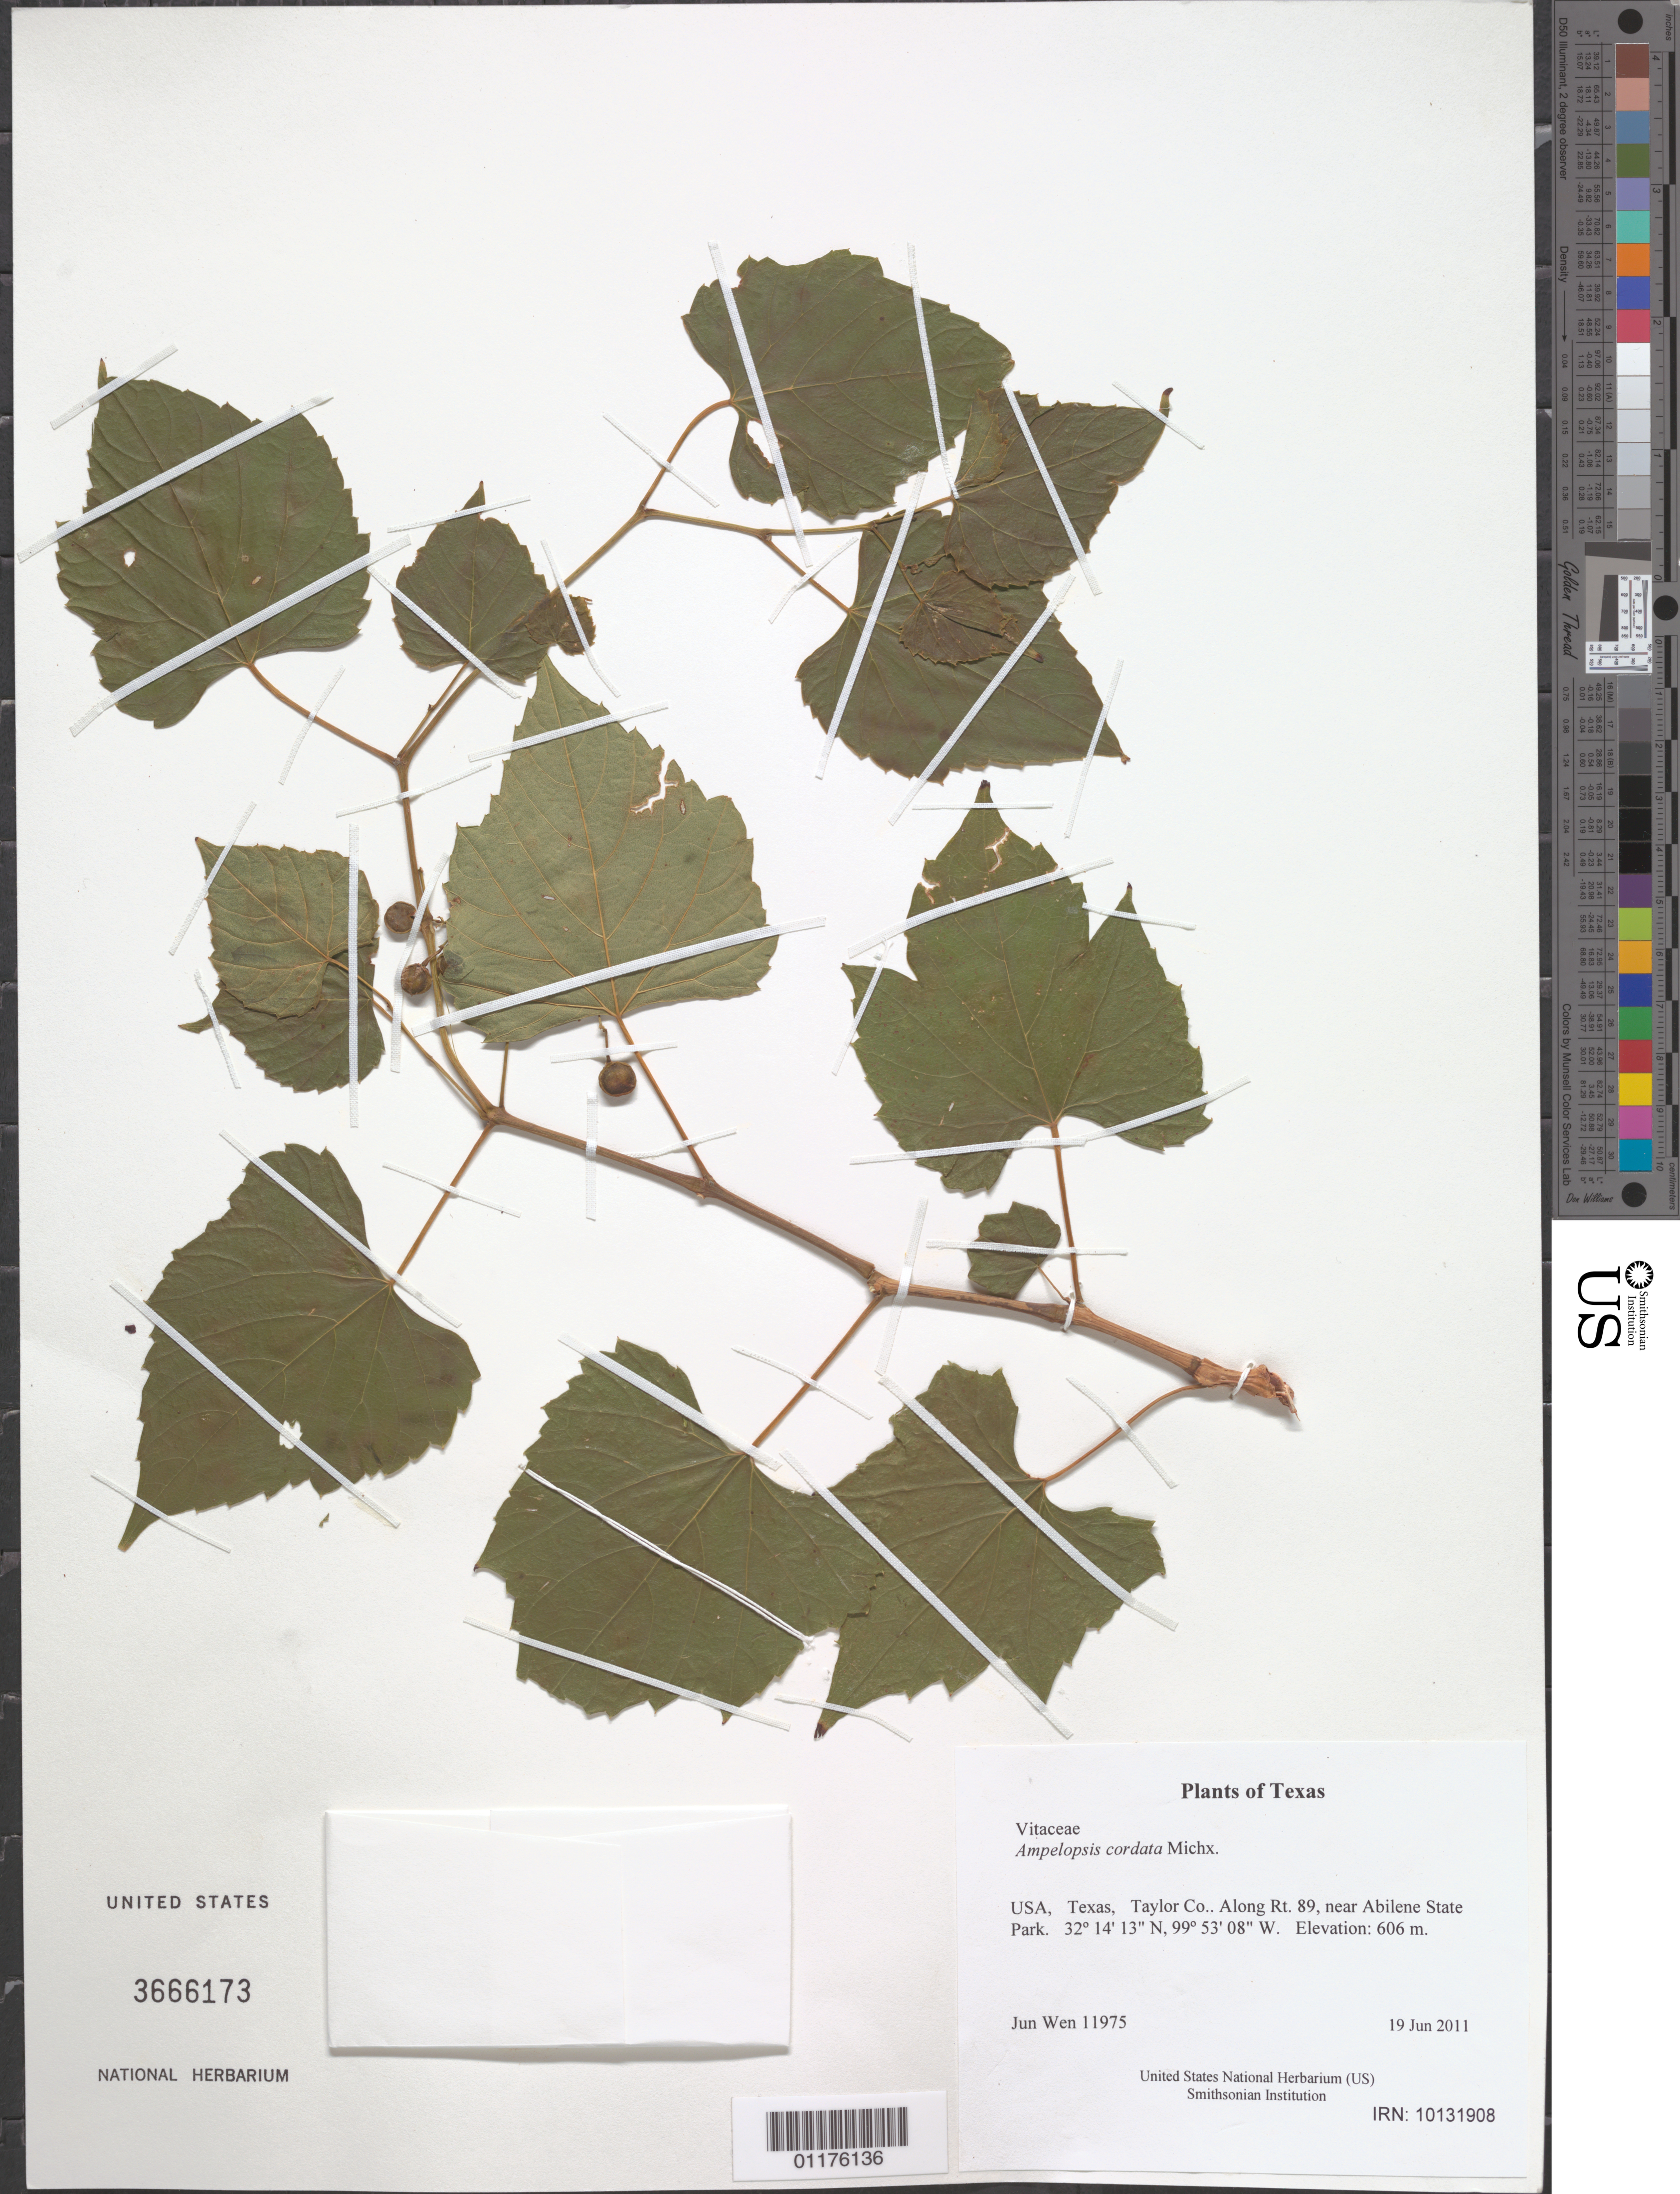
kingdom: Plantae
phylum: Tracheophyta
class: Magnoliopsida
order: Vitales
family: Vitaceae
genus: Ampelopsis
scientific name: Ampelopsis cordata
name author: Michx.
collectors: J. Wen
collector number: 11975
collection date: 2011-06-19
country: United States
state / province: Texas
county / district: Taylor Co.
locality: Along Rt. 89, near Abilene State Park.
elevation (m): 606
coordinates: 32 14.220 N, 99 53.126 W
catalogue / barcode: US 3666173